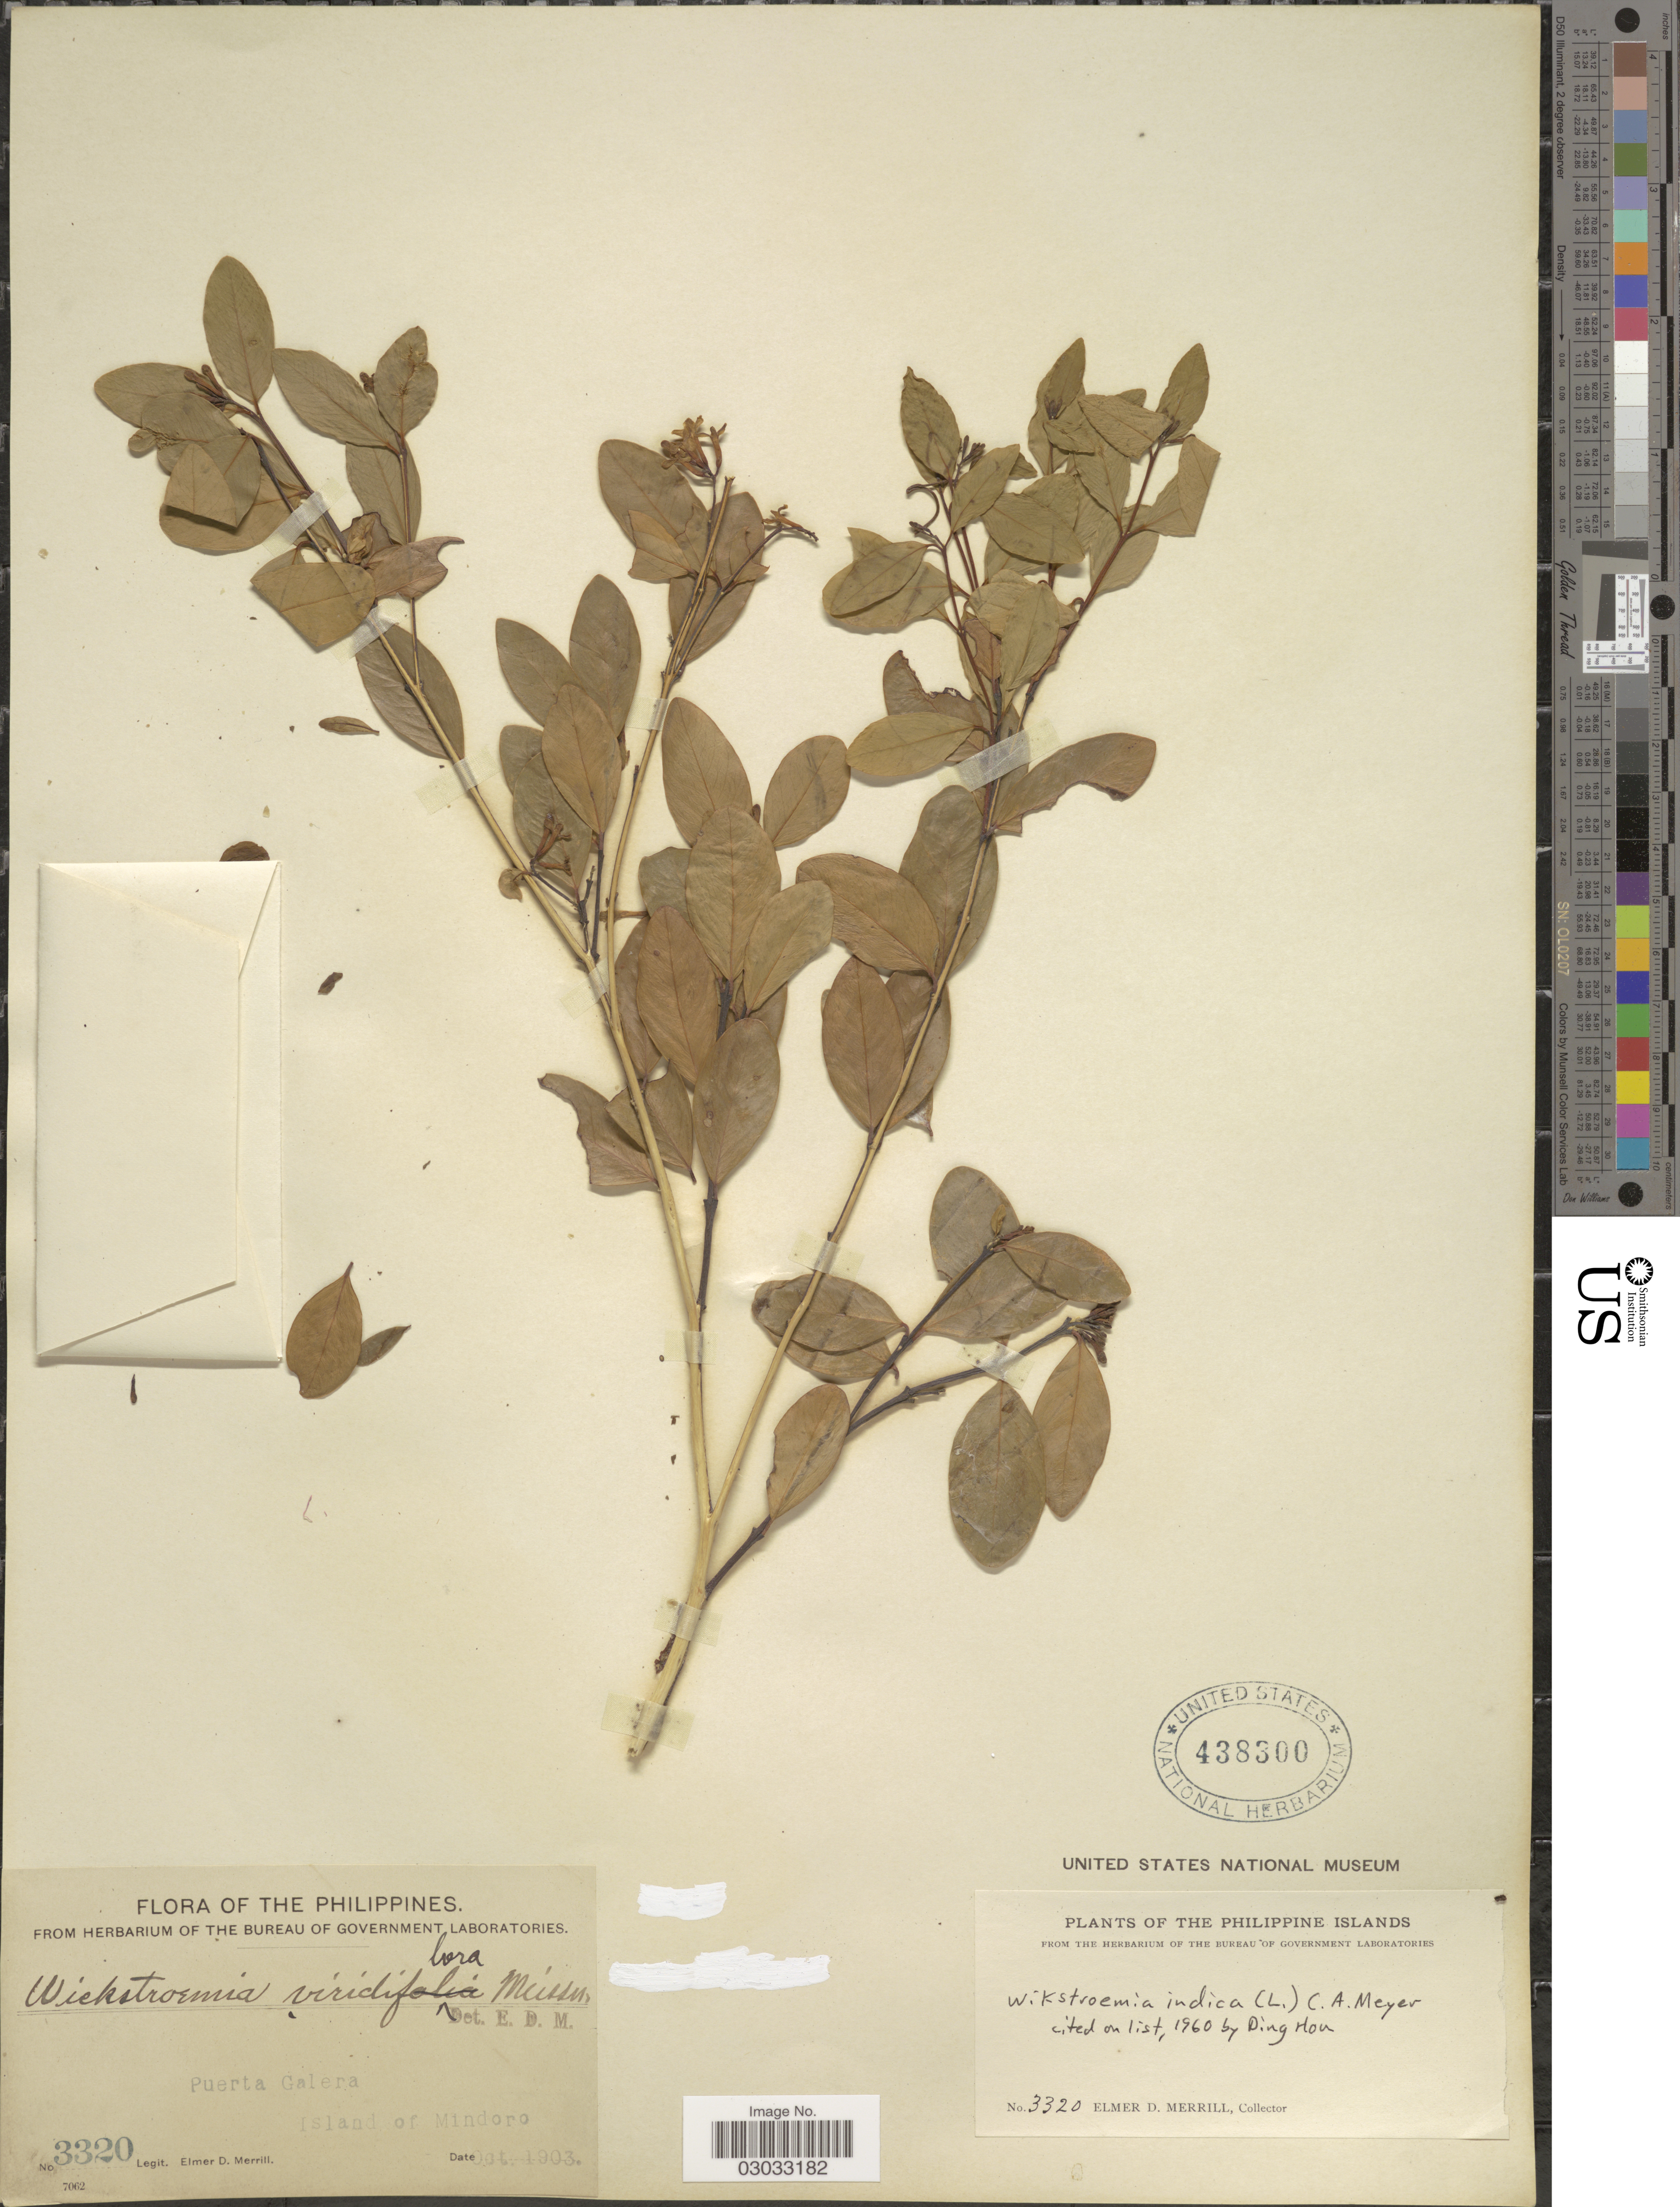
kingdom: Plantae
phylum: Tracheophyta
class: Magnoliopsida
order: Malvales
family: Thymelaeaceae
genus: Wikstroemia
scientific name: Wikstroemia indica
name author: (L.) C.A. Mey.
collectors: E. D. Merrill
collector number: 3320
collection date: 1903-10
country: Philippines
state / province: Mimaropa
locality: The Philippine Islands, Puerta Galera, Island of Mindoro.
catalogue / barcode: US 438300